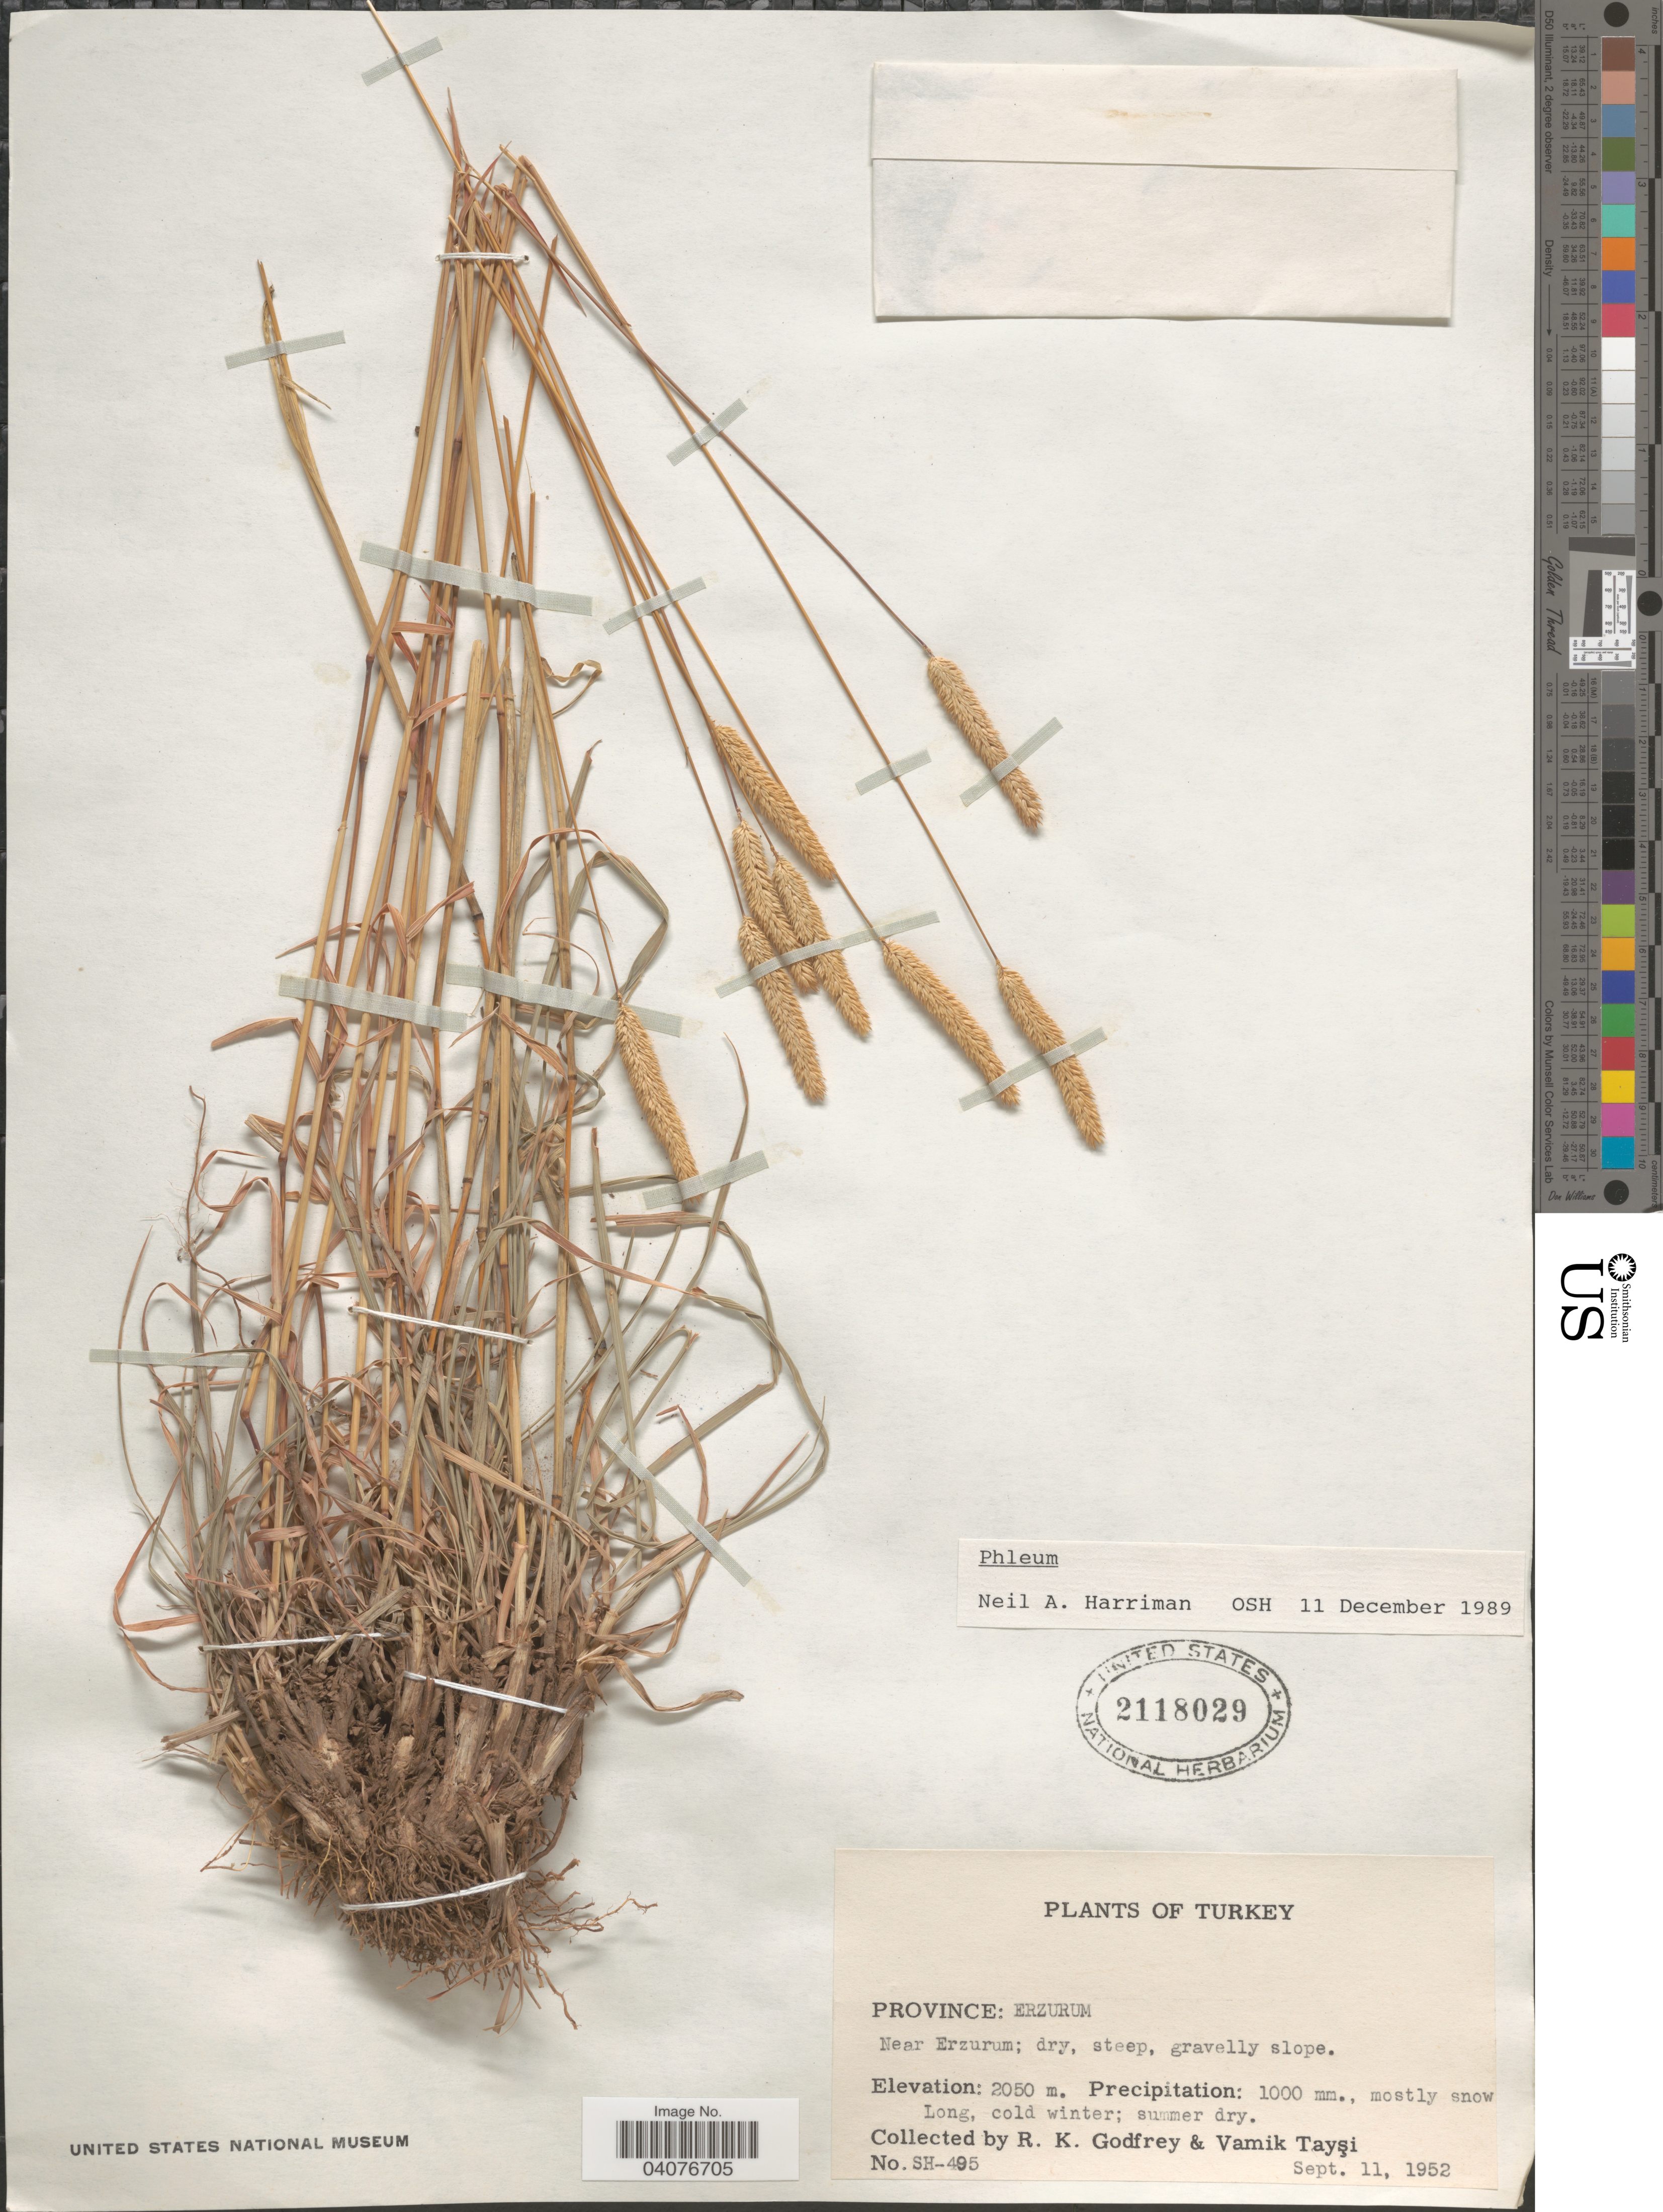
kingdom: Plantae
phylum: Tracheophyta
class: Liliopsida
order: Poales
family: Poaceae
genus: Phleum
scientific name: Phleum sp.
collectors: R. K. Godfrey & V. Taysi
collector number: SH-495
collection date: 1952-09-11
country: Turkey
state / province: Erzurum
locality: Near Erzurum; dry, steep, gravelly slope.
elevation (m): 2050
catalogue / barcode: US 2118029